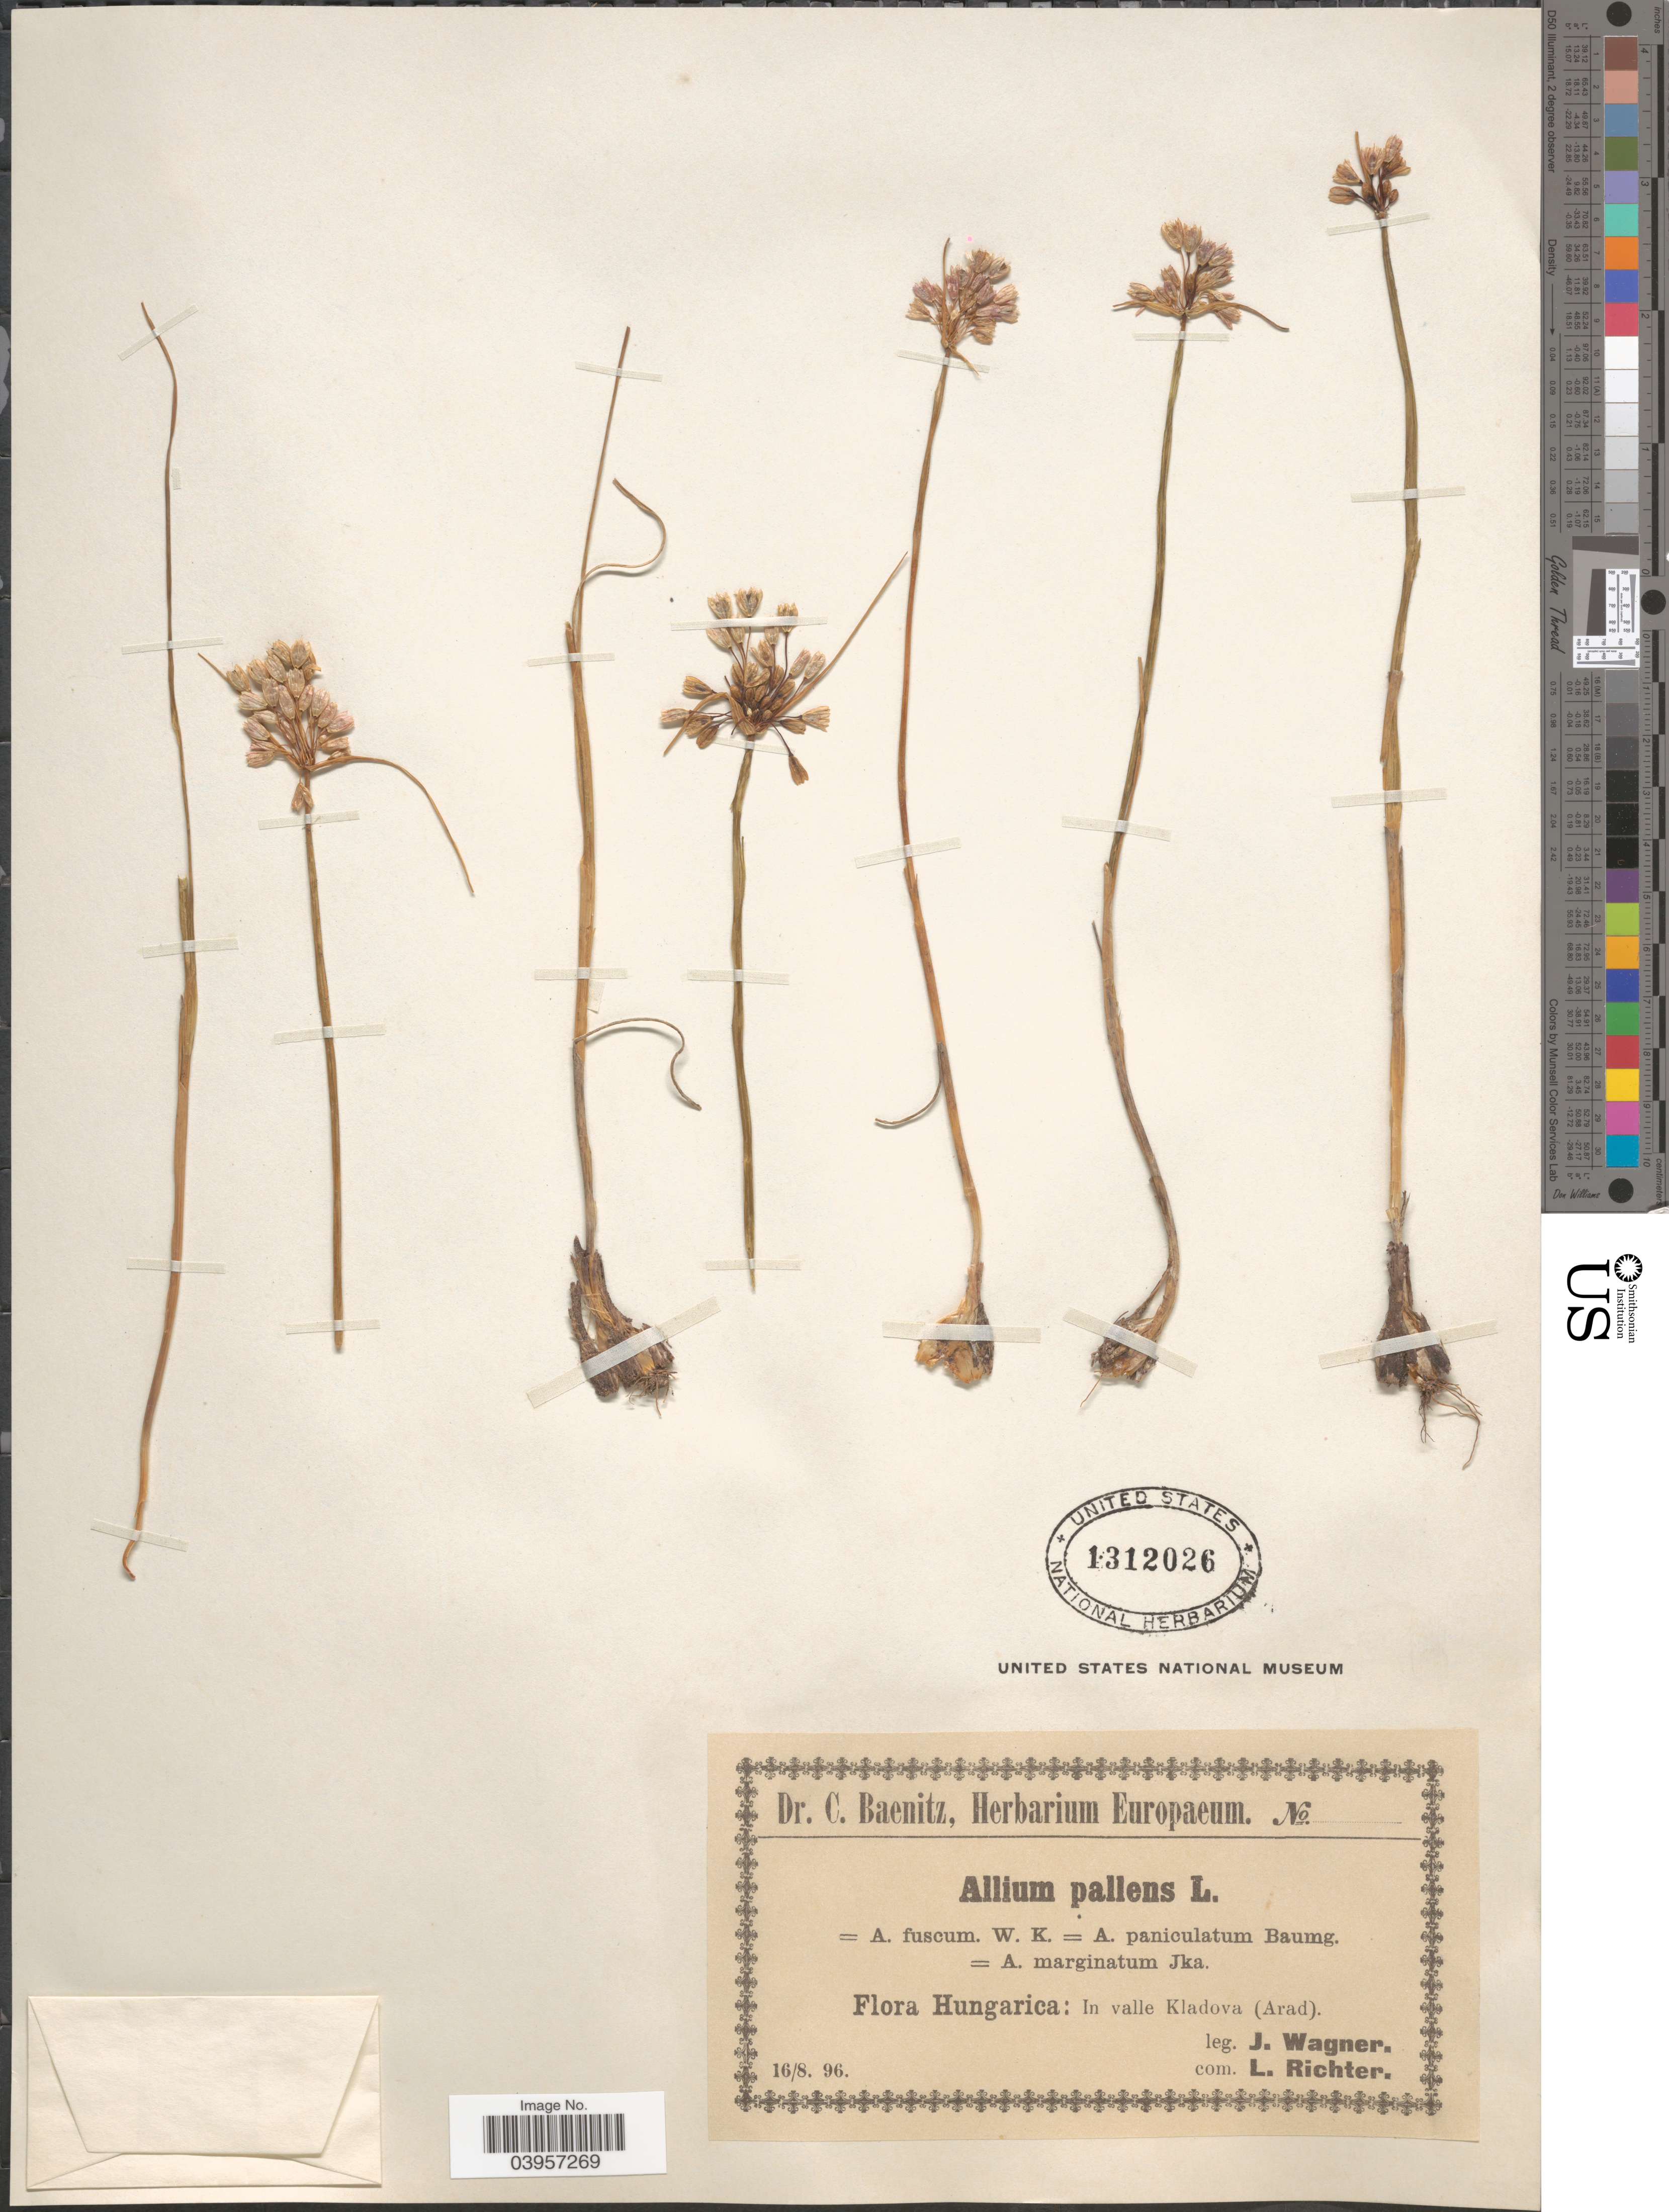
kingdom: Plantae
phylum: Tracheophyta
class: Liliopsida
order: Asparagales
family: Amaryllidaceae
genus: Allium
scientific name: Allium pallens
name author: L.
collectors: J. Wagner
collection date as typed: Transcribed d/m/y: 16/8/96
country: Hungary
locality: In valle Kladova (Arad).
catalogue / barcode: US 1312026